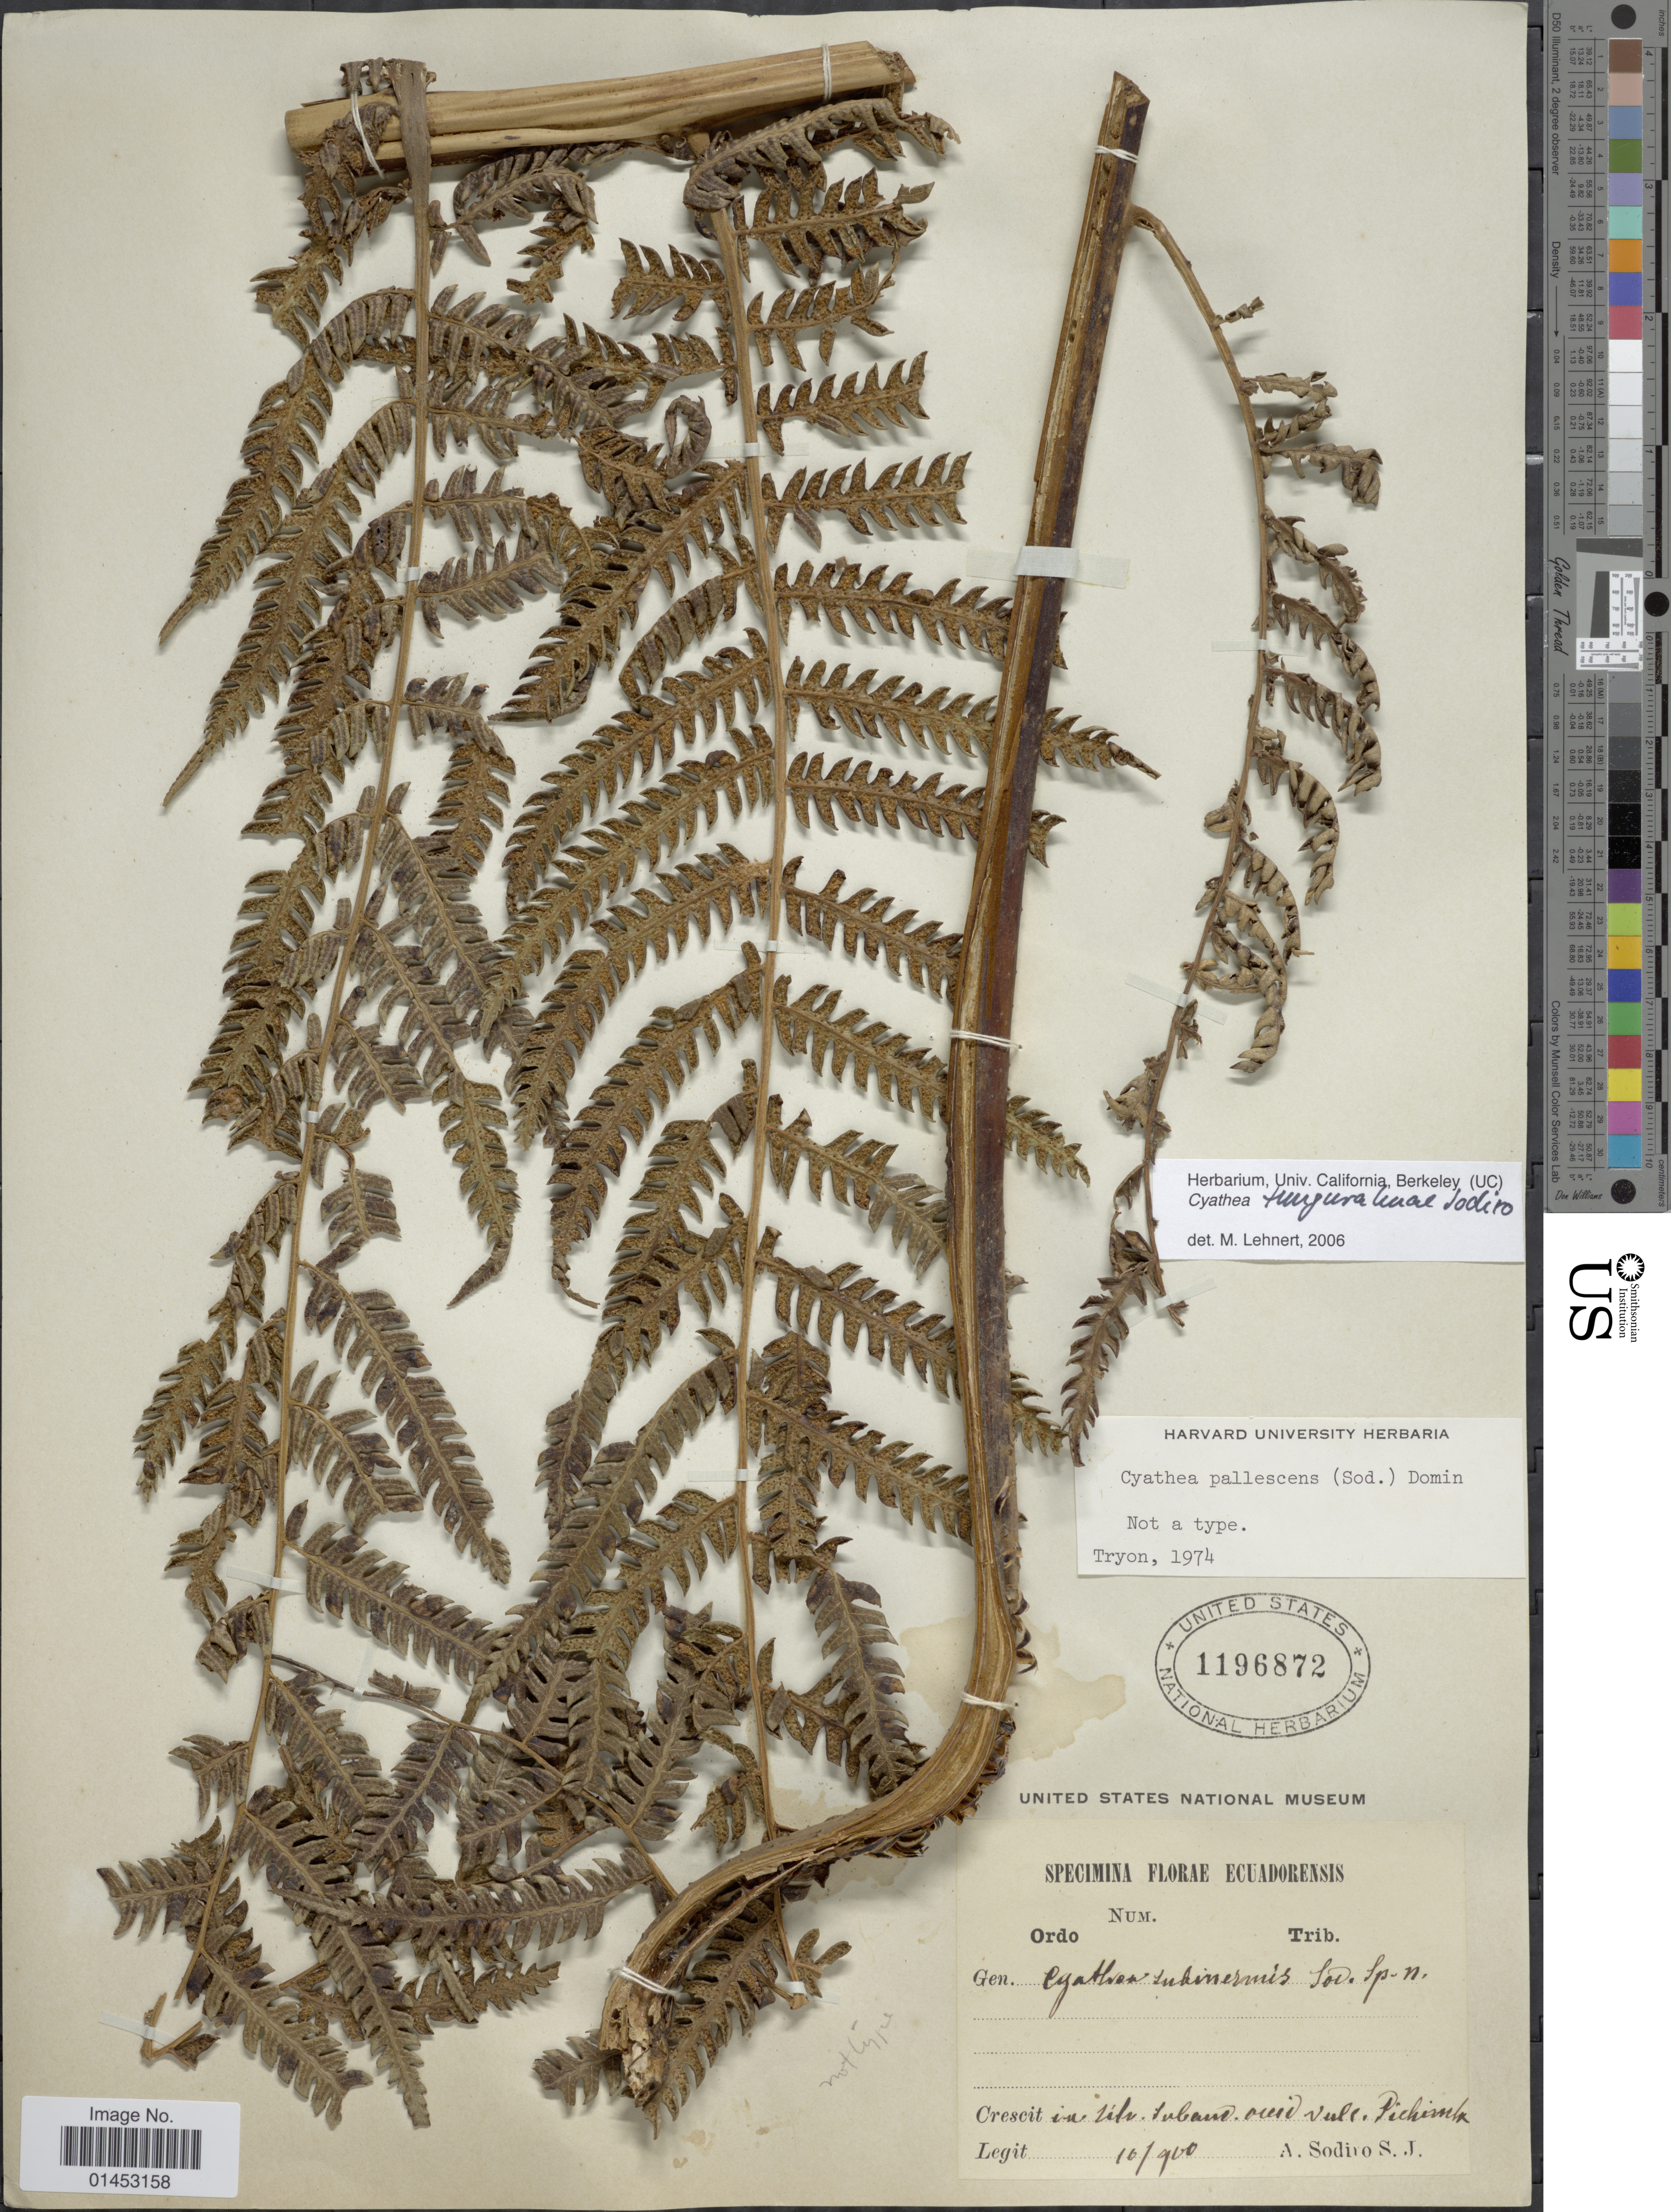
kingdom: Plantae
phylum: Tracheophyta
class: Polypodiopsida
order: Cyatheales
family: Cyatheaceae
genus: Cyathea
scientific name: Cyathea tungurahua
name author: Sodiro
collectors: A. Sodiro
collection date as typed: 900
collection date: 1900-10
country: Ecuador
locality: Ecuadorensis, Crescit in silv. suband occid vulc. (Volcán) Pichincha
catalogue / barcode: US 1196872